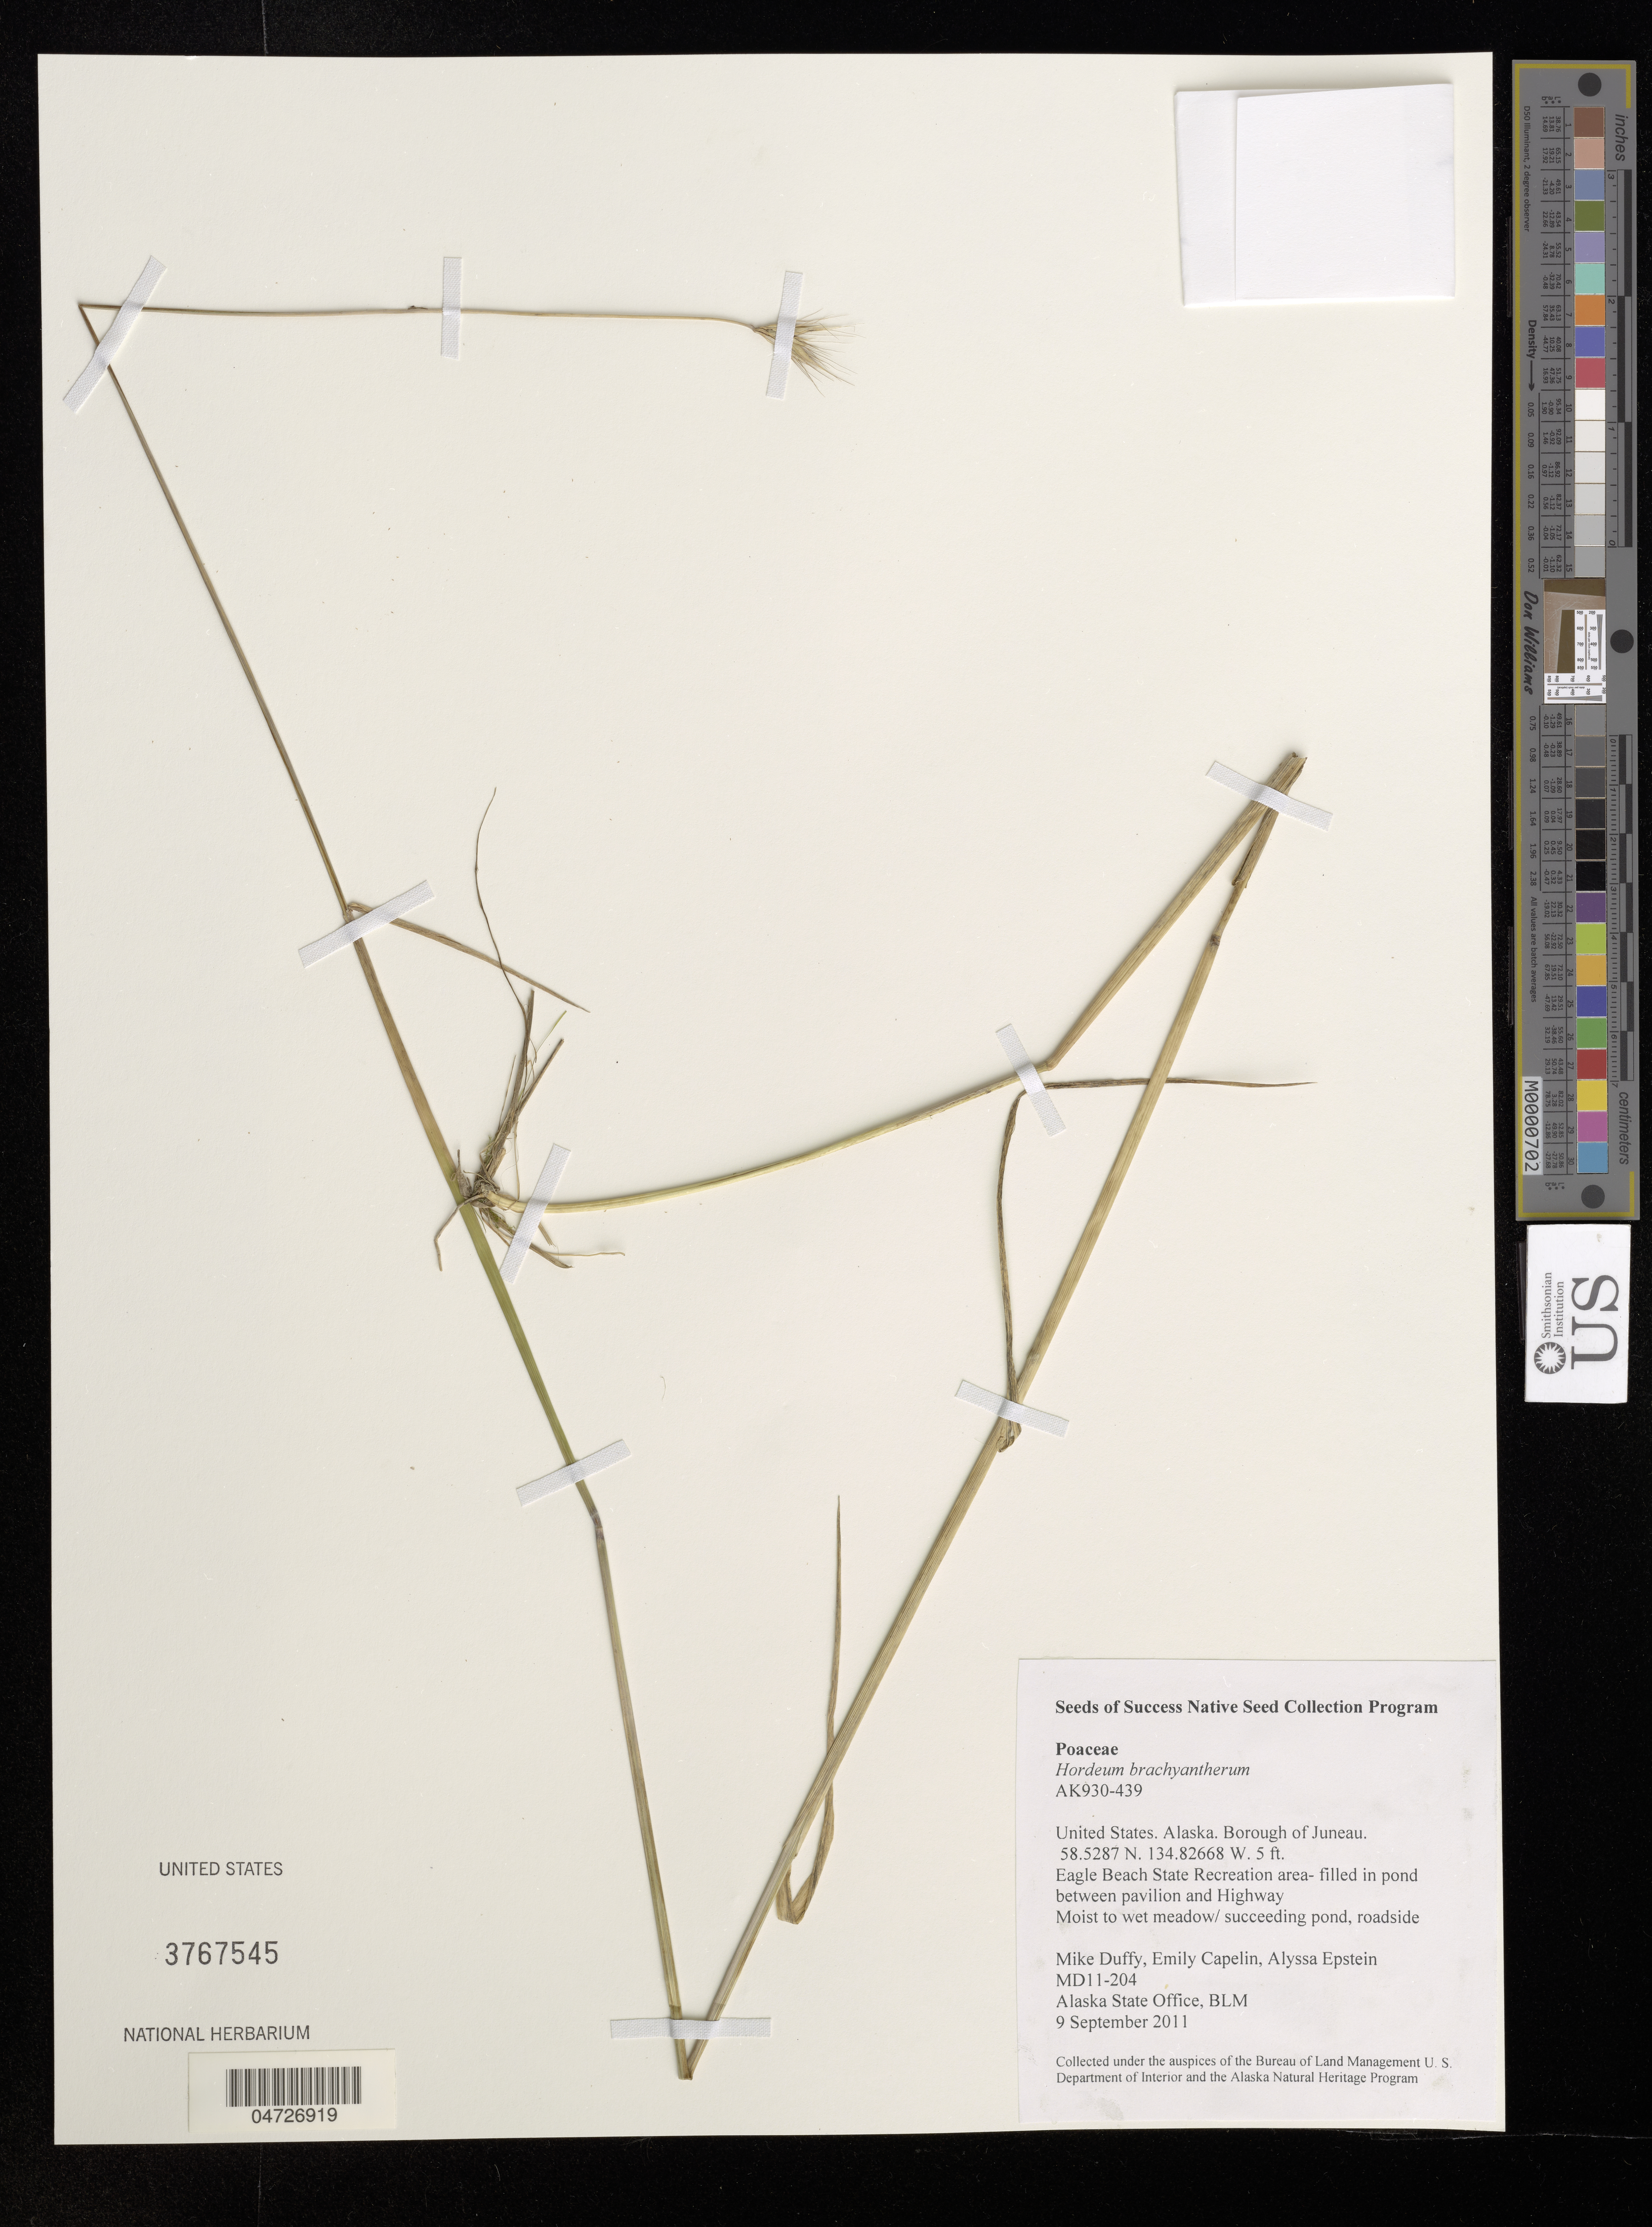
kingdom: Plantae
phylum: Tracheophyta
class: Liliopsida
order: Poales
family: Poaceae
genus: Hordeum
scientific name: Hordeum brachyantherum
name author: Nevski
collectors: M. Duffy, E. Capelin & A. Epstein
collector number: MD11-204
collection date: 2011-09-09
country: United States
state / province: Alaska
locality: Borough of Juneau. Eagle Beach State Recreation area- filled in pond between pavilion and Highway. Moist to wet meadow/ succeeding pond, roadside.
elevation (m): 2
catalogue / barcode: US 3767545